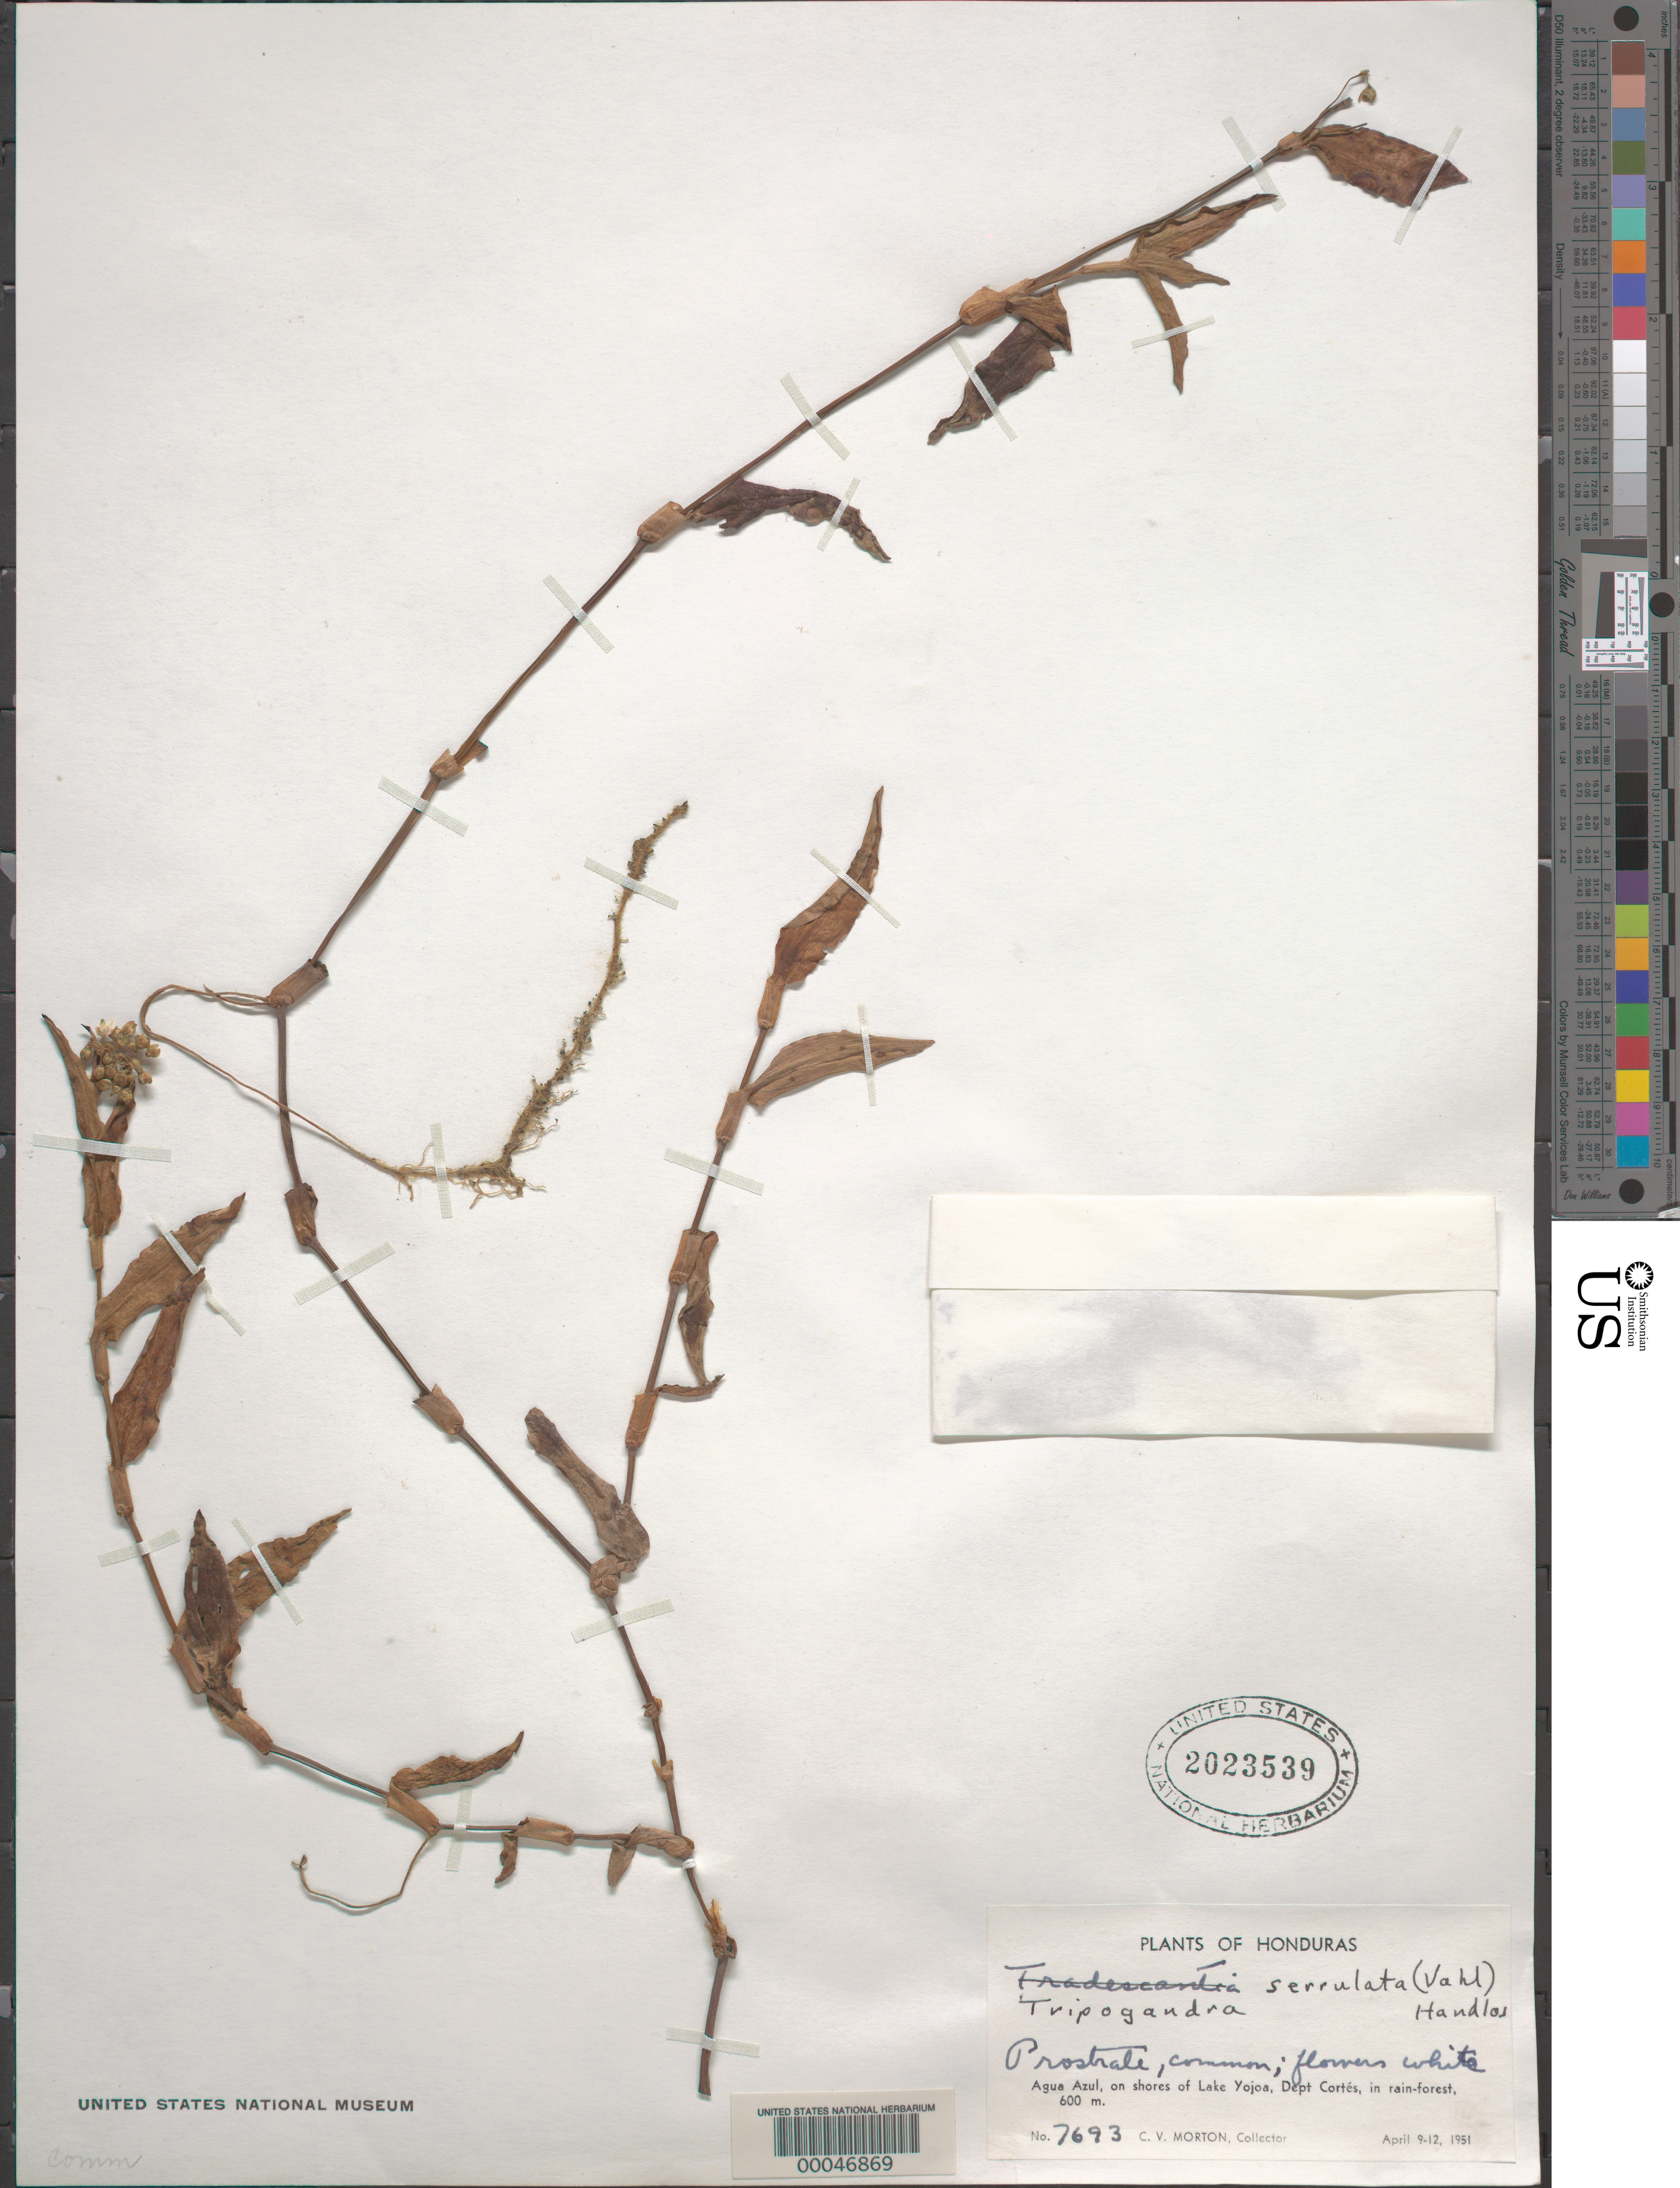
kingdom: Plantae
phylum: Tracheophyta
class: Liliopsida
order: Commelinales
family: Commelinaceae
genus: Tripogandra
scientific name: Tripogandra serrulata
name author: (Vahl) Handlos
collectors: C. V. Morton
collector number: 7693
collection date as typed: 09 Apr 1951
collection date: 1951-04-09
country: Honduras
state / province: Cortés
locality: Agua Azul, Lake Yojoa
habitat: Lake shores, rain forest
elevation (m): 600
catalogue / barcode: US 2023539